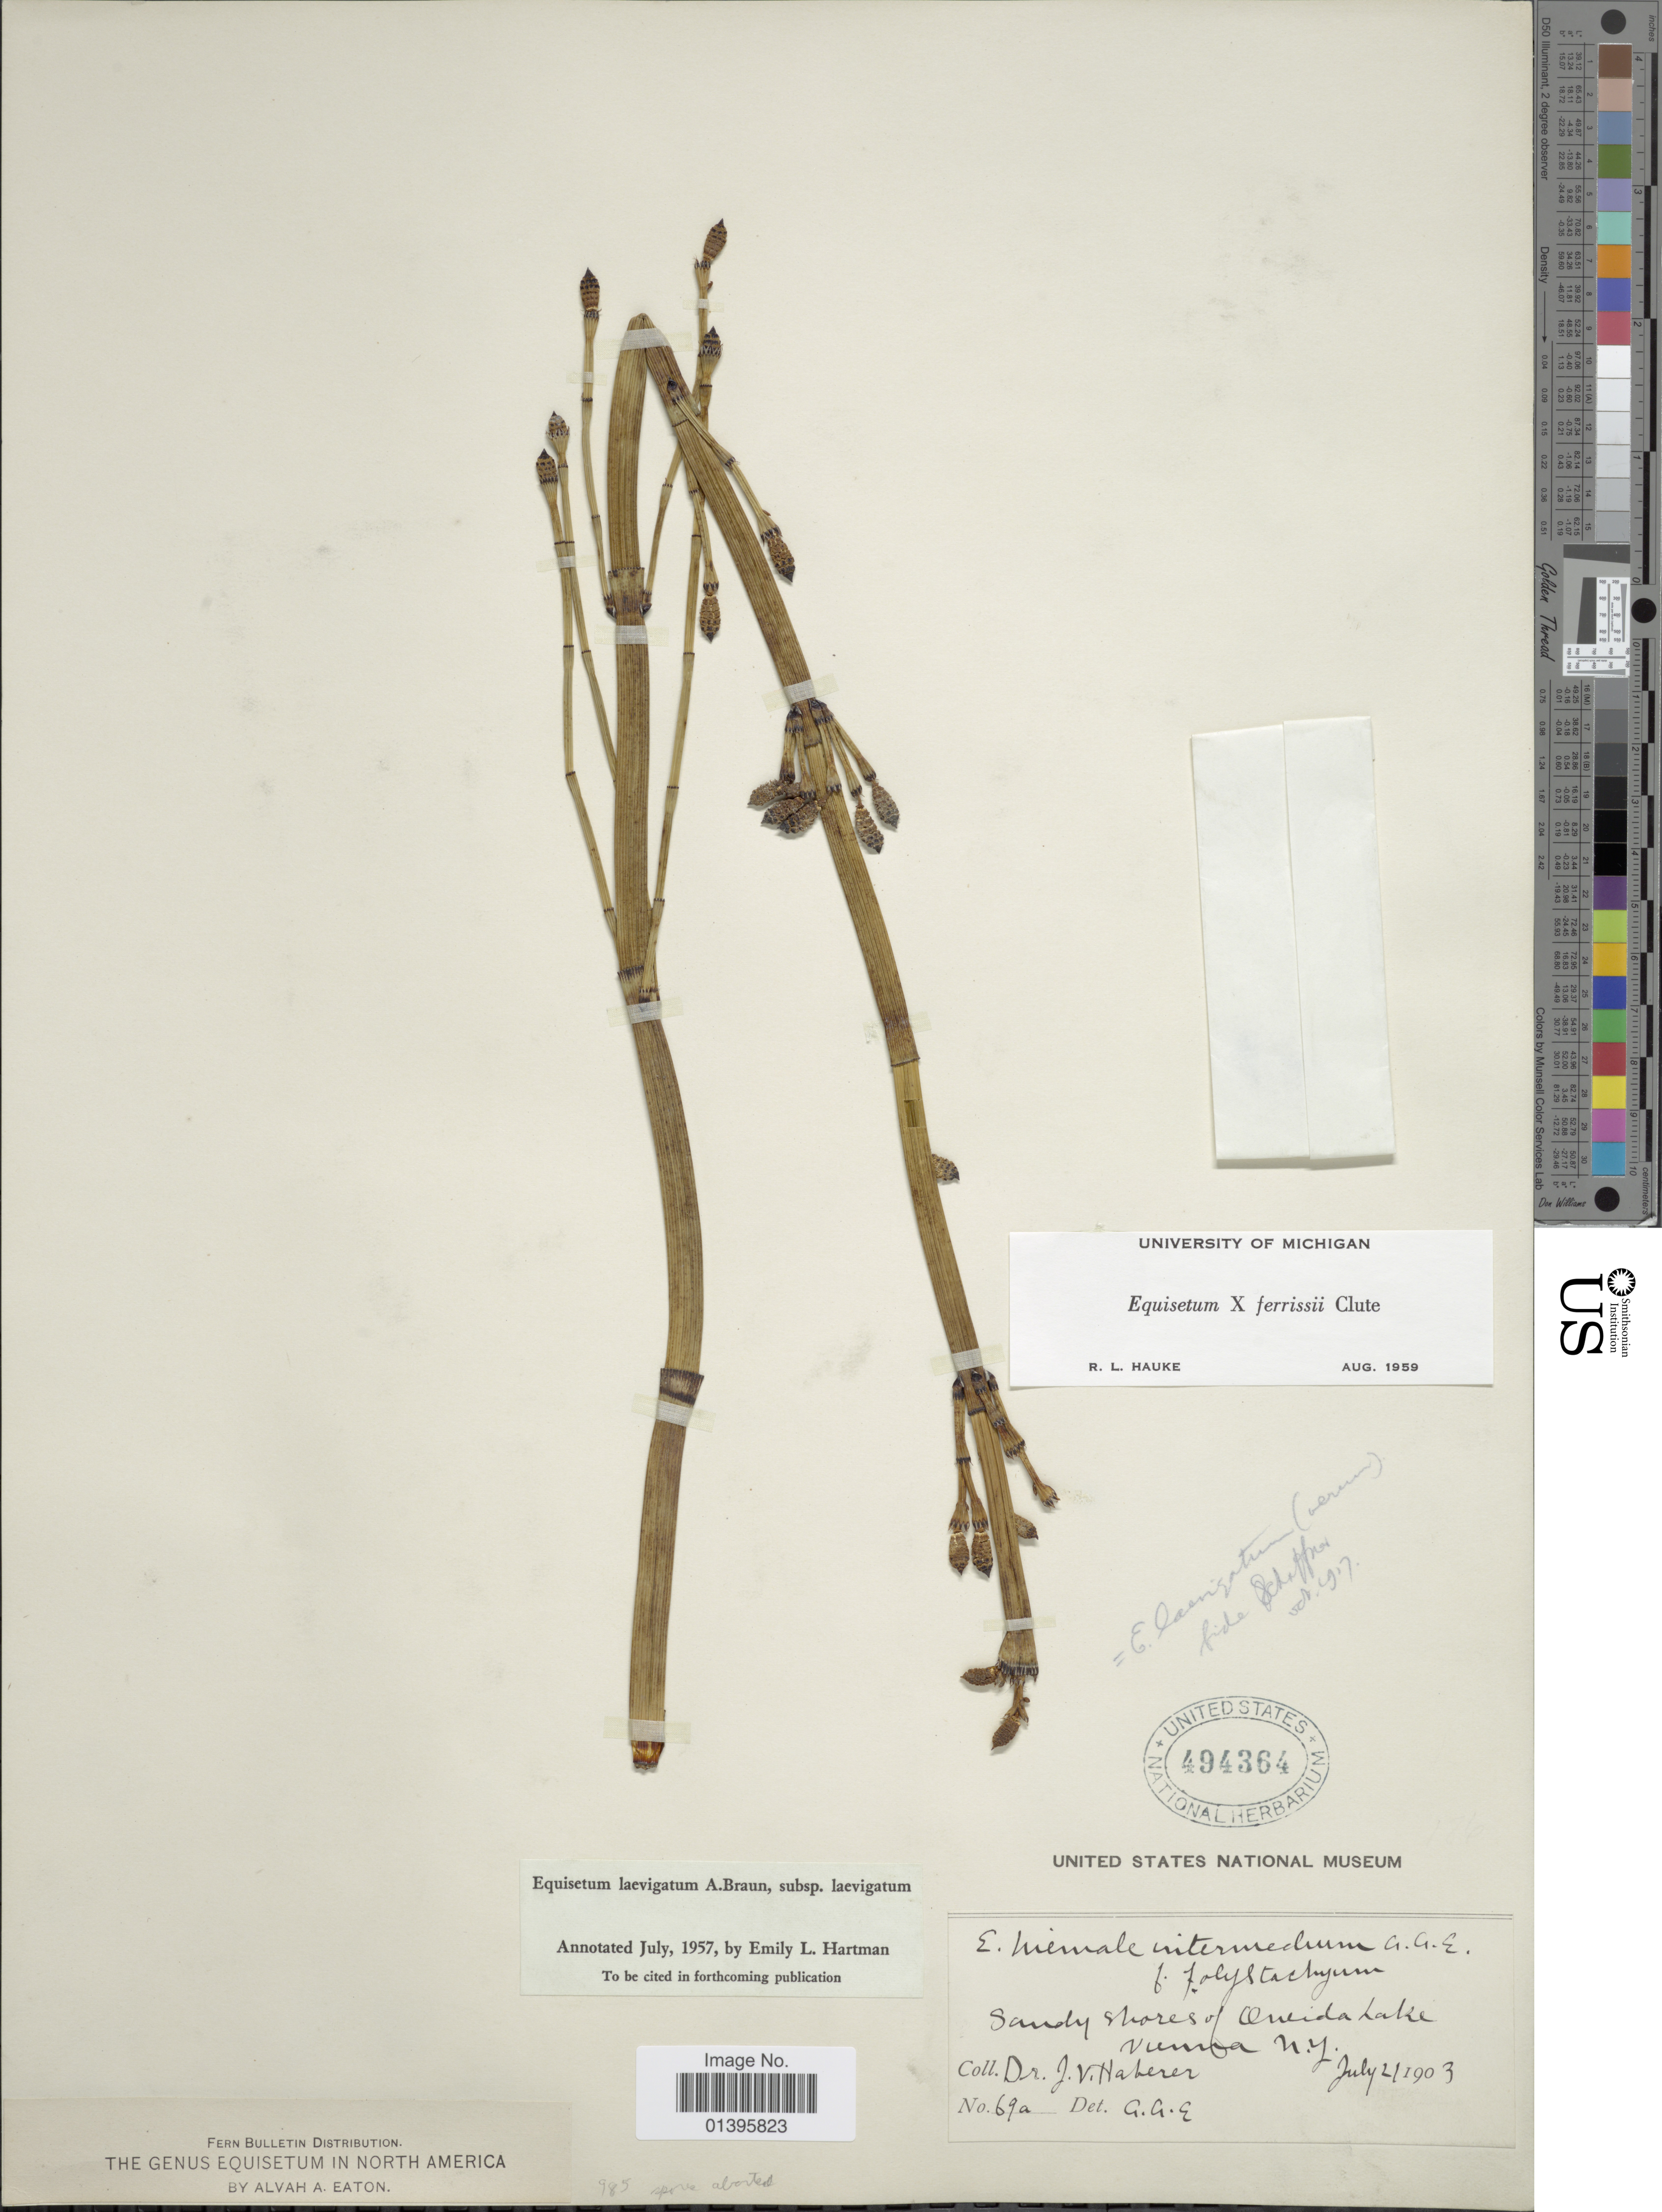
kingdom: Plantae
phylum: Tracheophyta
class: Polypodiopsida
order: Equisetales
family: Equisetaceae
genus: Equisetum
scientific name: Equisetum x ferrissii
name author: Clute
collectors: J. V. Haberer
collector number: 69a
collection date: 1903-07-21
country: United States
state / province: New York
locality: Sandy shores of Oneida Lake, Vienna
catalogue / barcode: US 494364